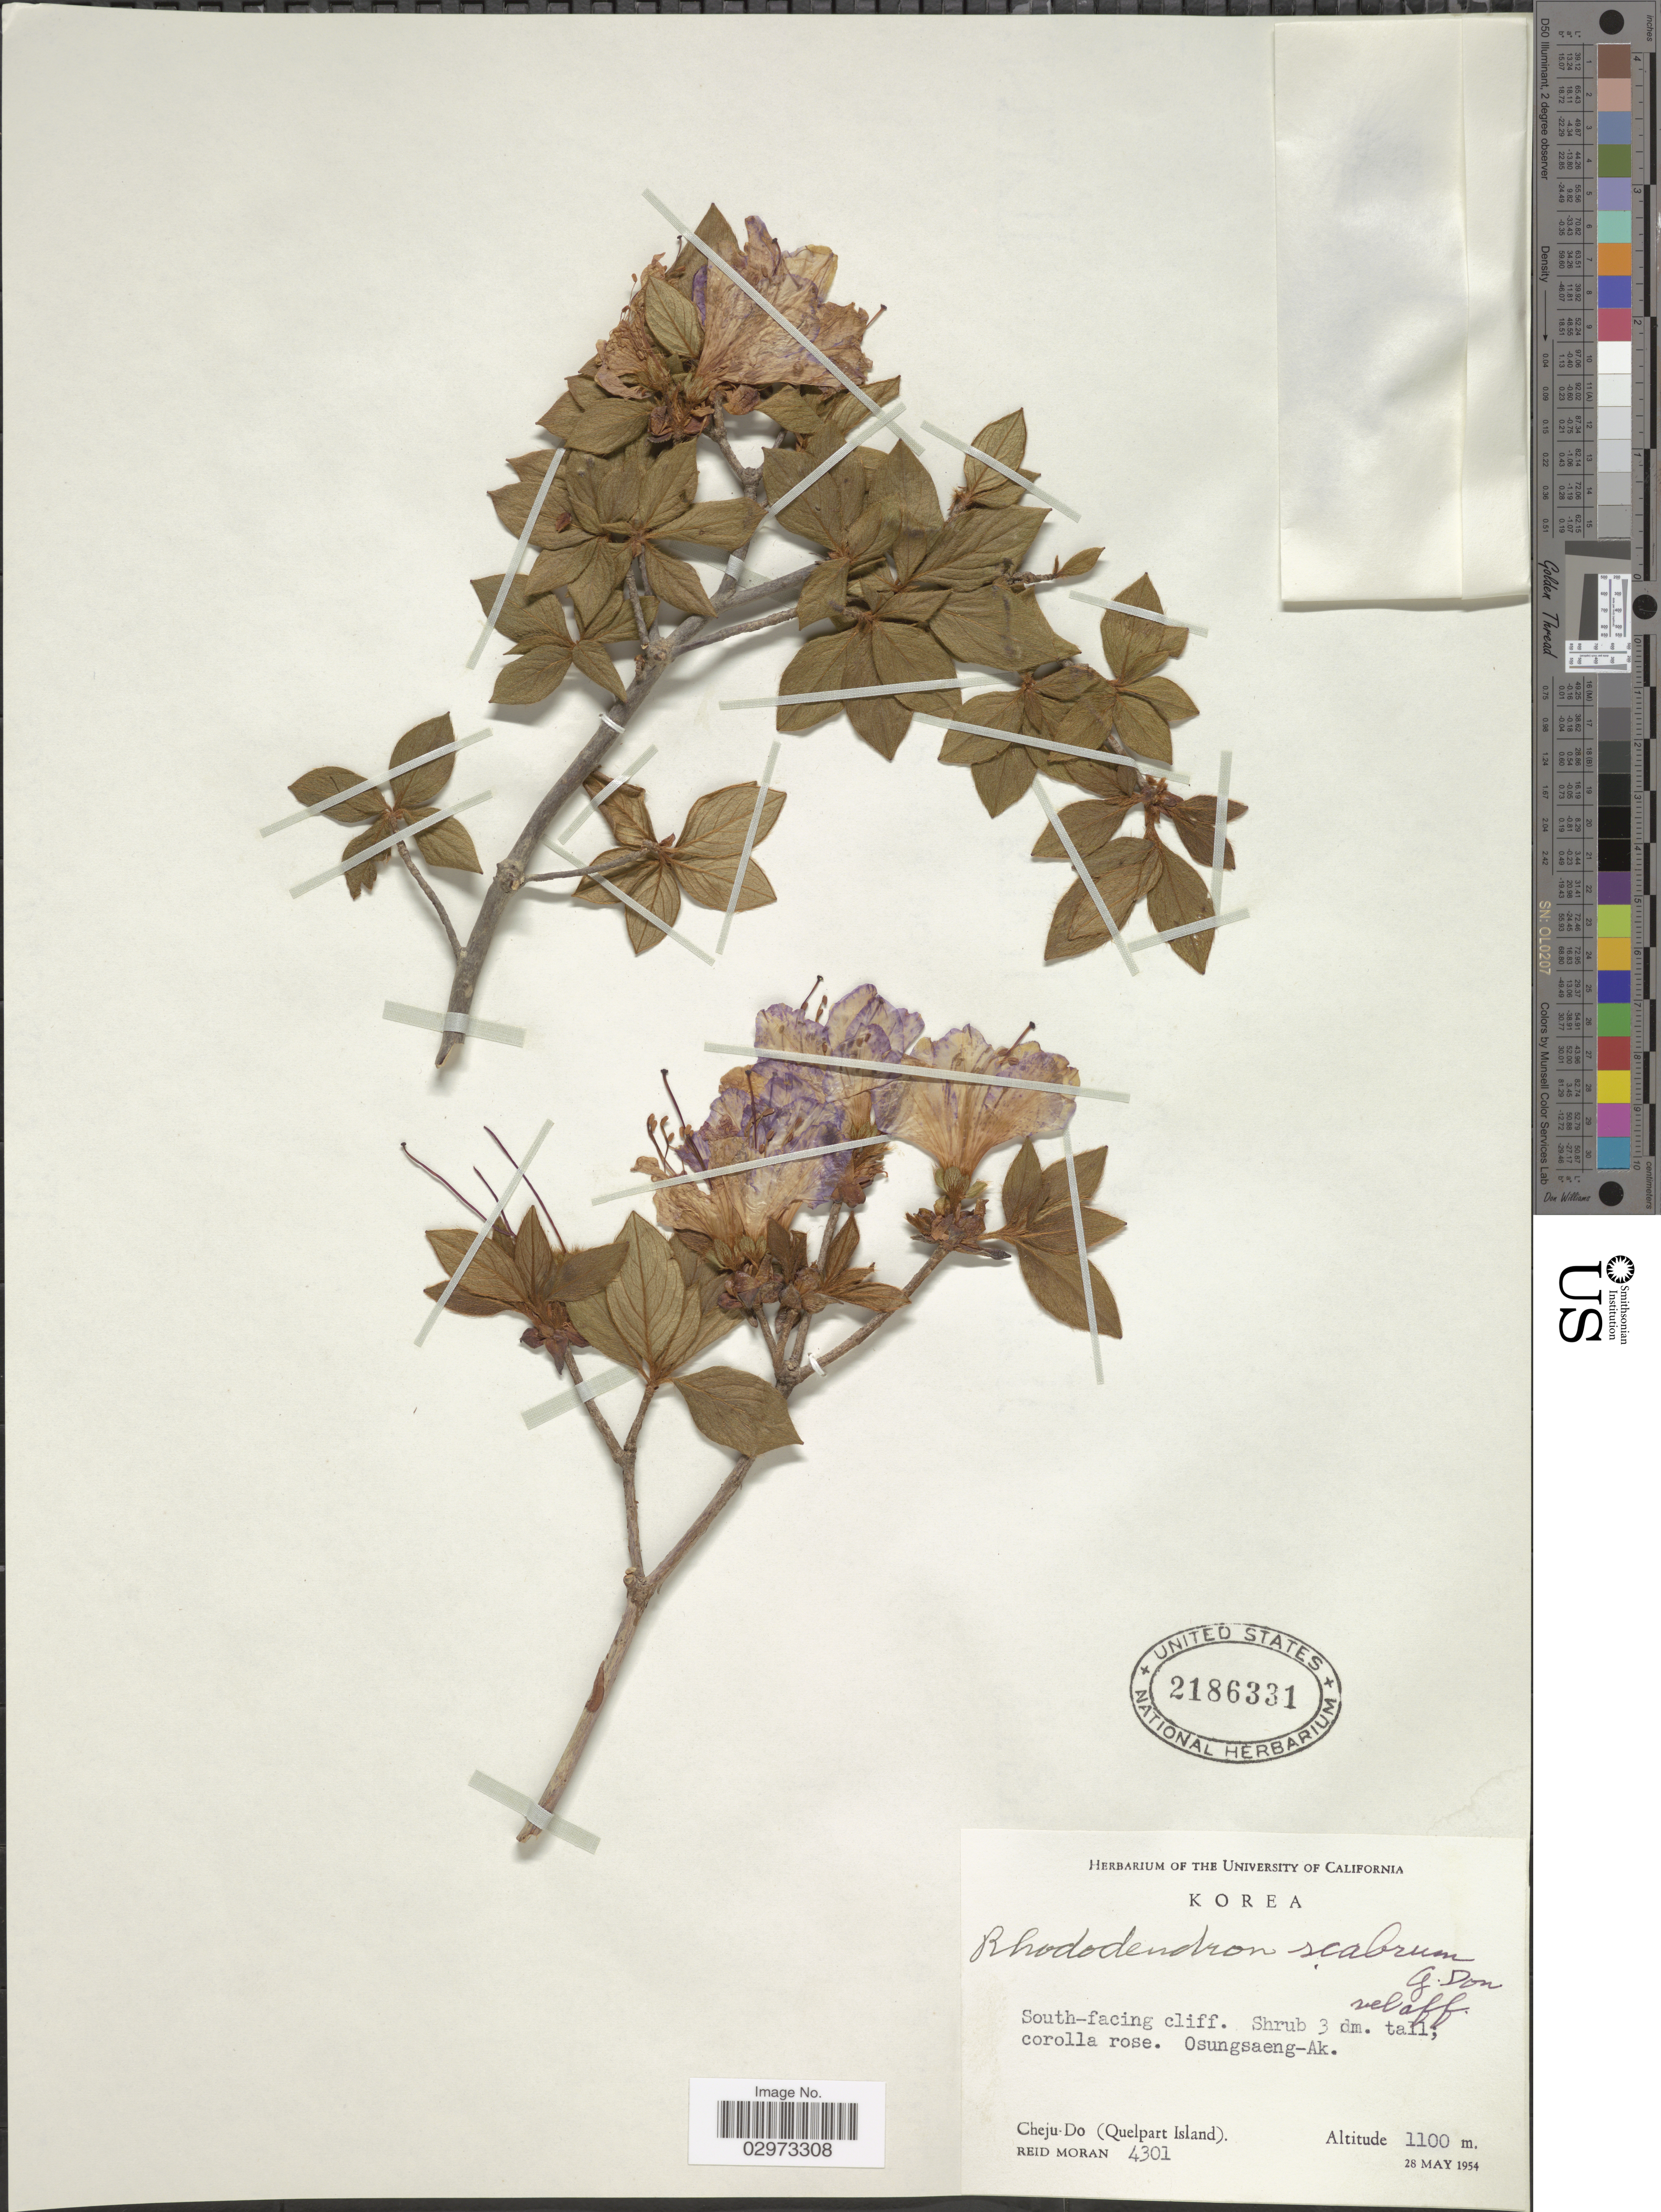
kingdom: Plantae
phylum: Tracheophyta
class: Magnoliopsida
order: Ericales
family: Ericaceae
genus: Rhododendron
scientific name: Rhododendron scabrum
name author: G. Don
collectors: R. Moran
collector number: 4301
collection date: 1954-05-28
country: South Korea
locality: South-facing cliff. Osungsaeng-Ak. Cheju-Do (Quelpart Island).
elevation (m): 1100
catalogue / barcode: US 2186331